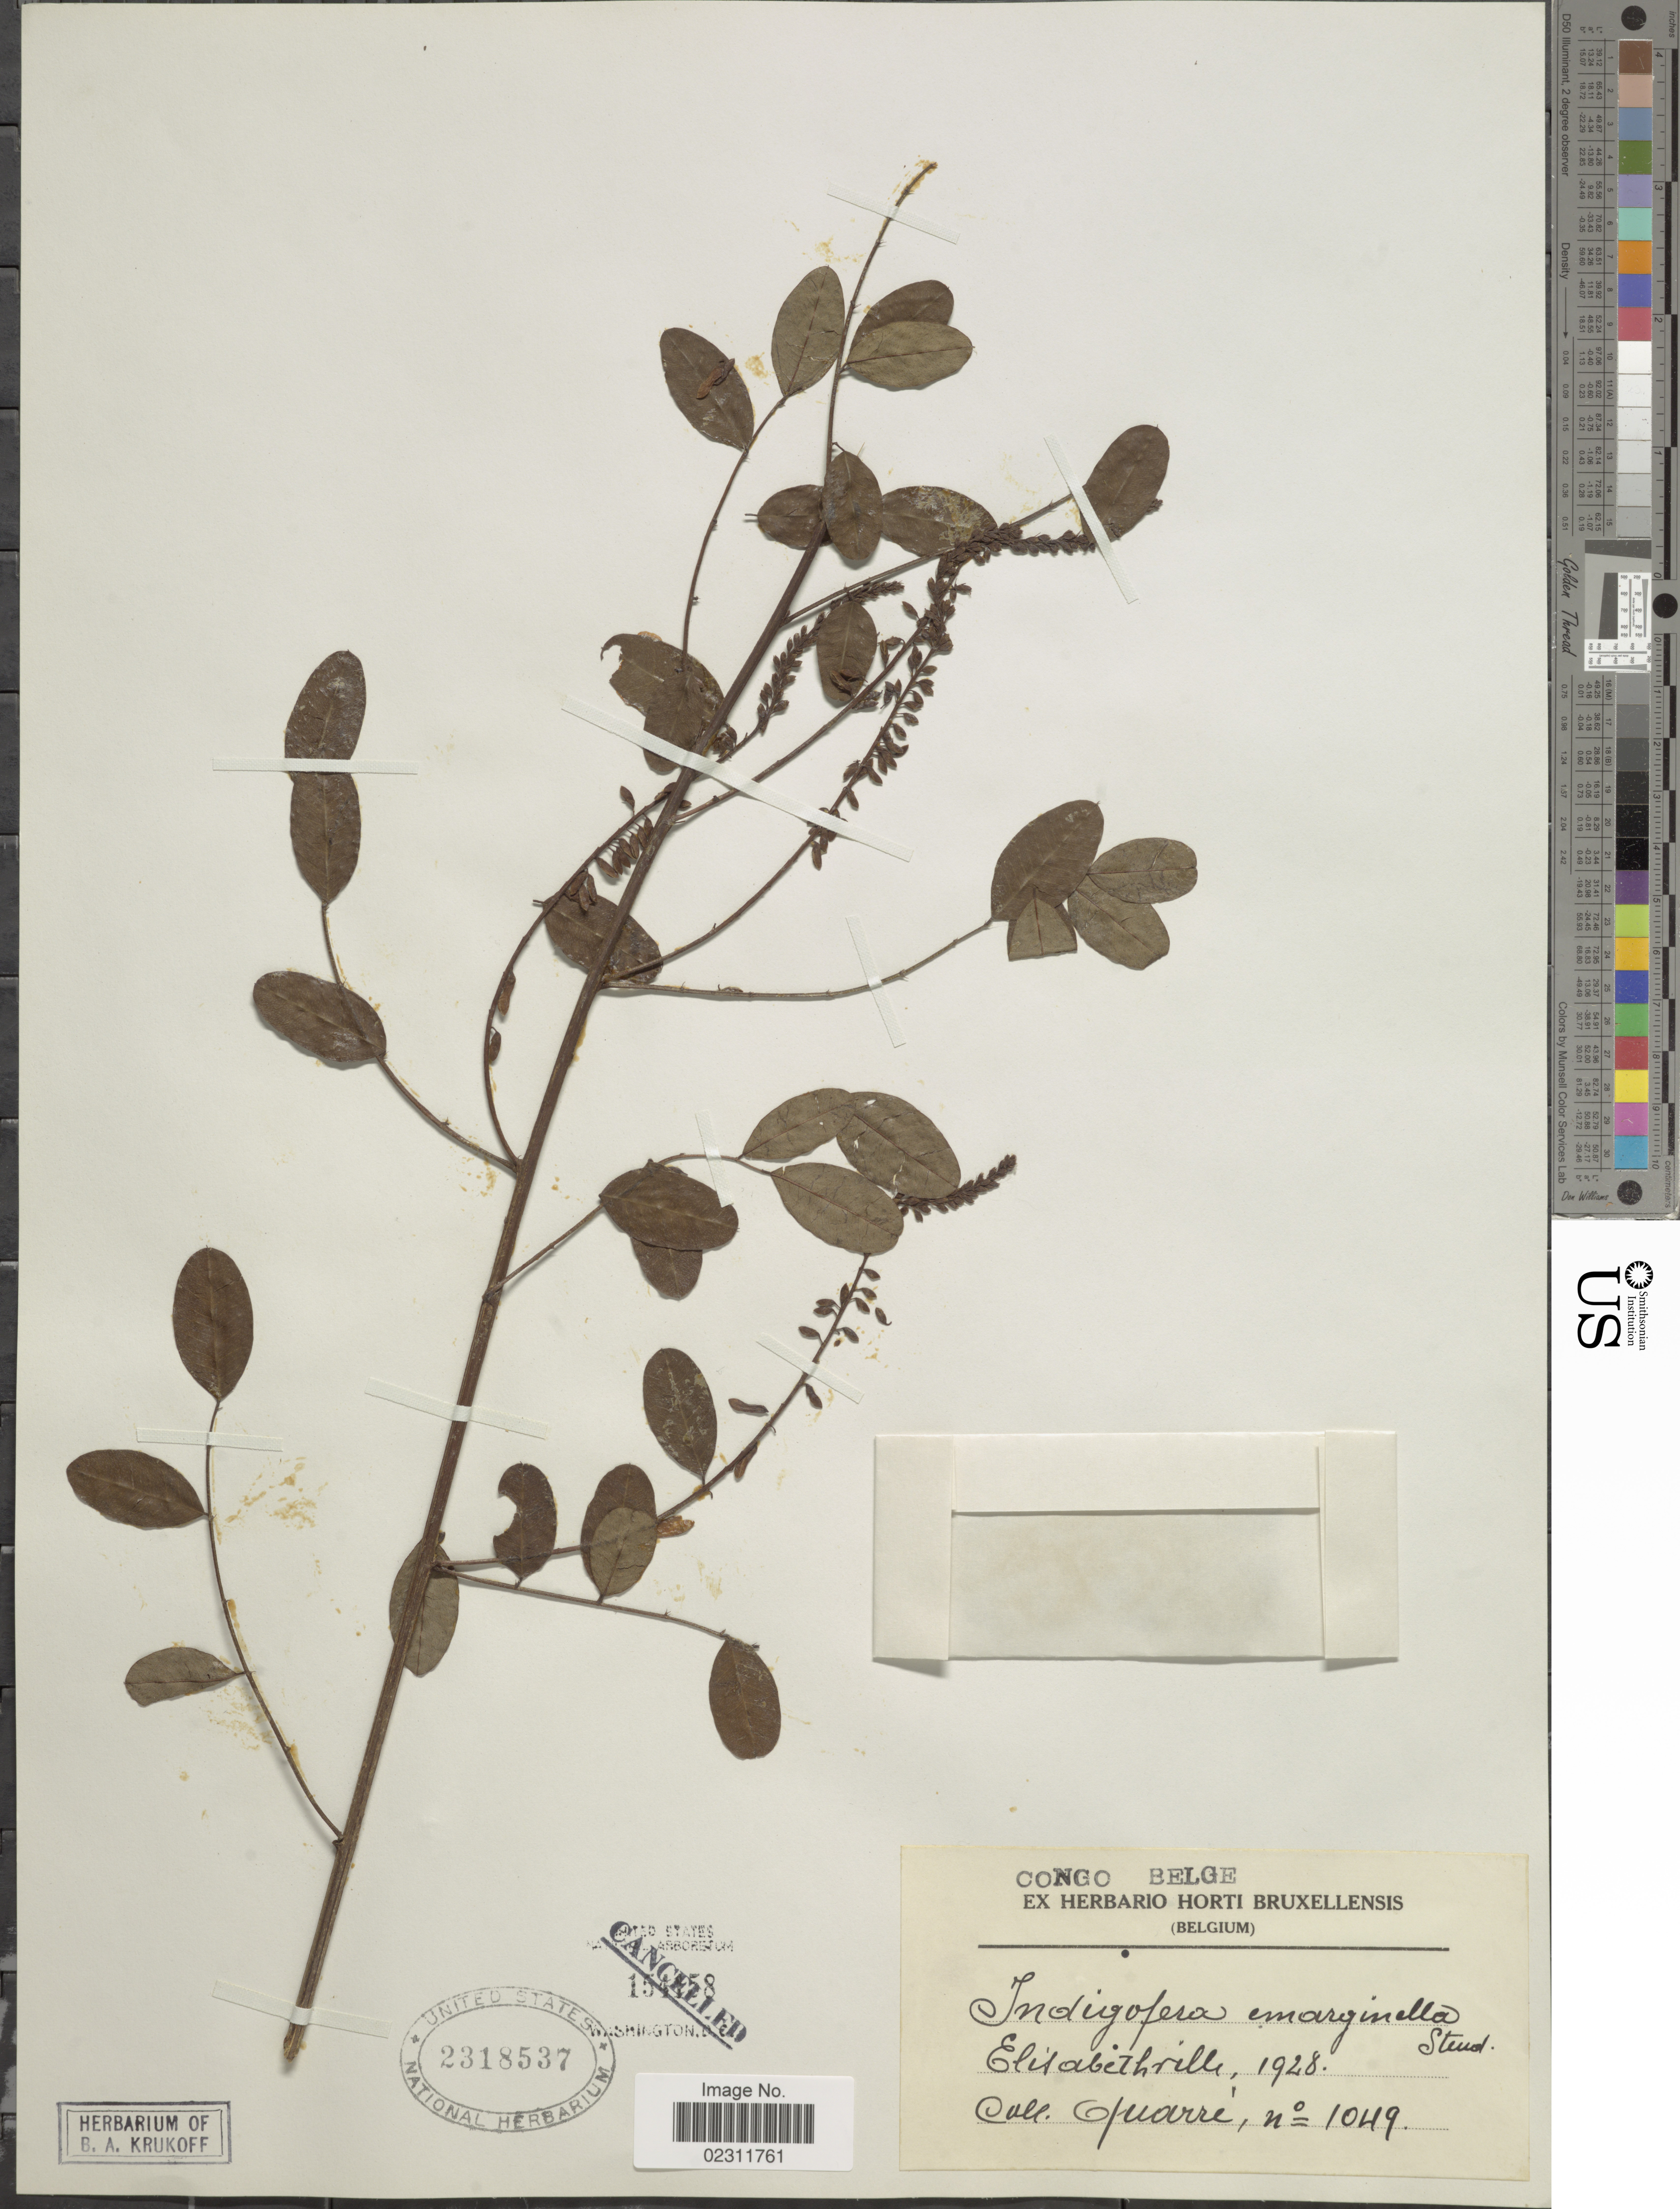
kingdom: Plantae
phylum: Tracheophyta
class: Magnoliopsida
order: Fabales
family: Fabaceae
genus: Indigofera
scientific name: Indigofera emarginella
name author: Steud. ex A. Rich.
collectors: -. Quarre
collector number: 1049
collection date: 1928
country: Congo, Democratic Republic of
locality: Congo Belge, Elisabethville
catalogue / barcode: US 2318537